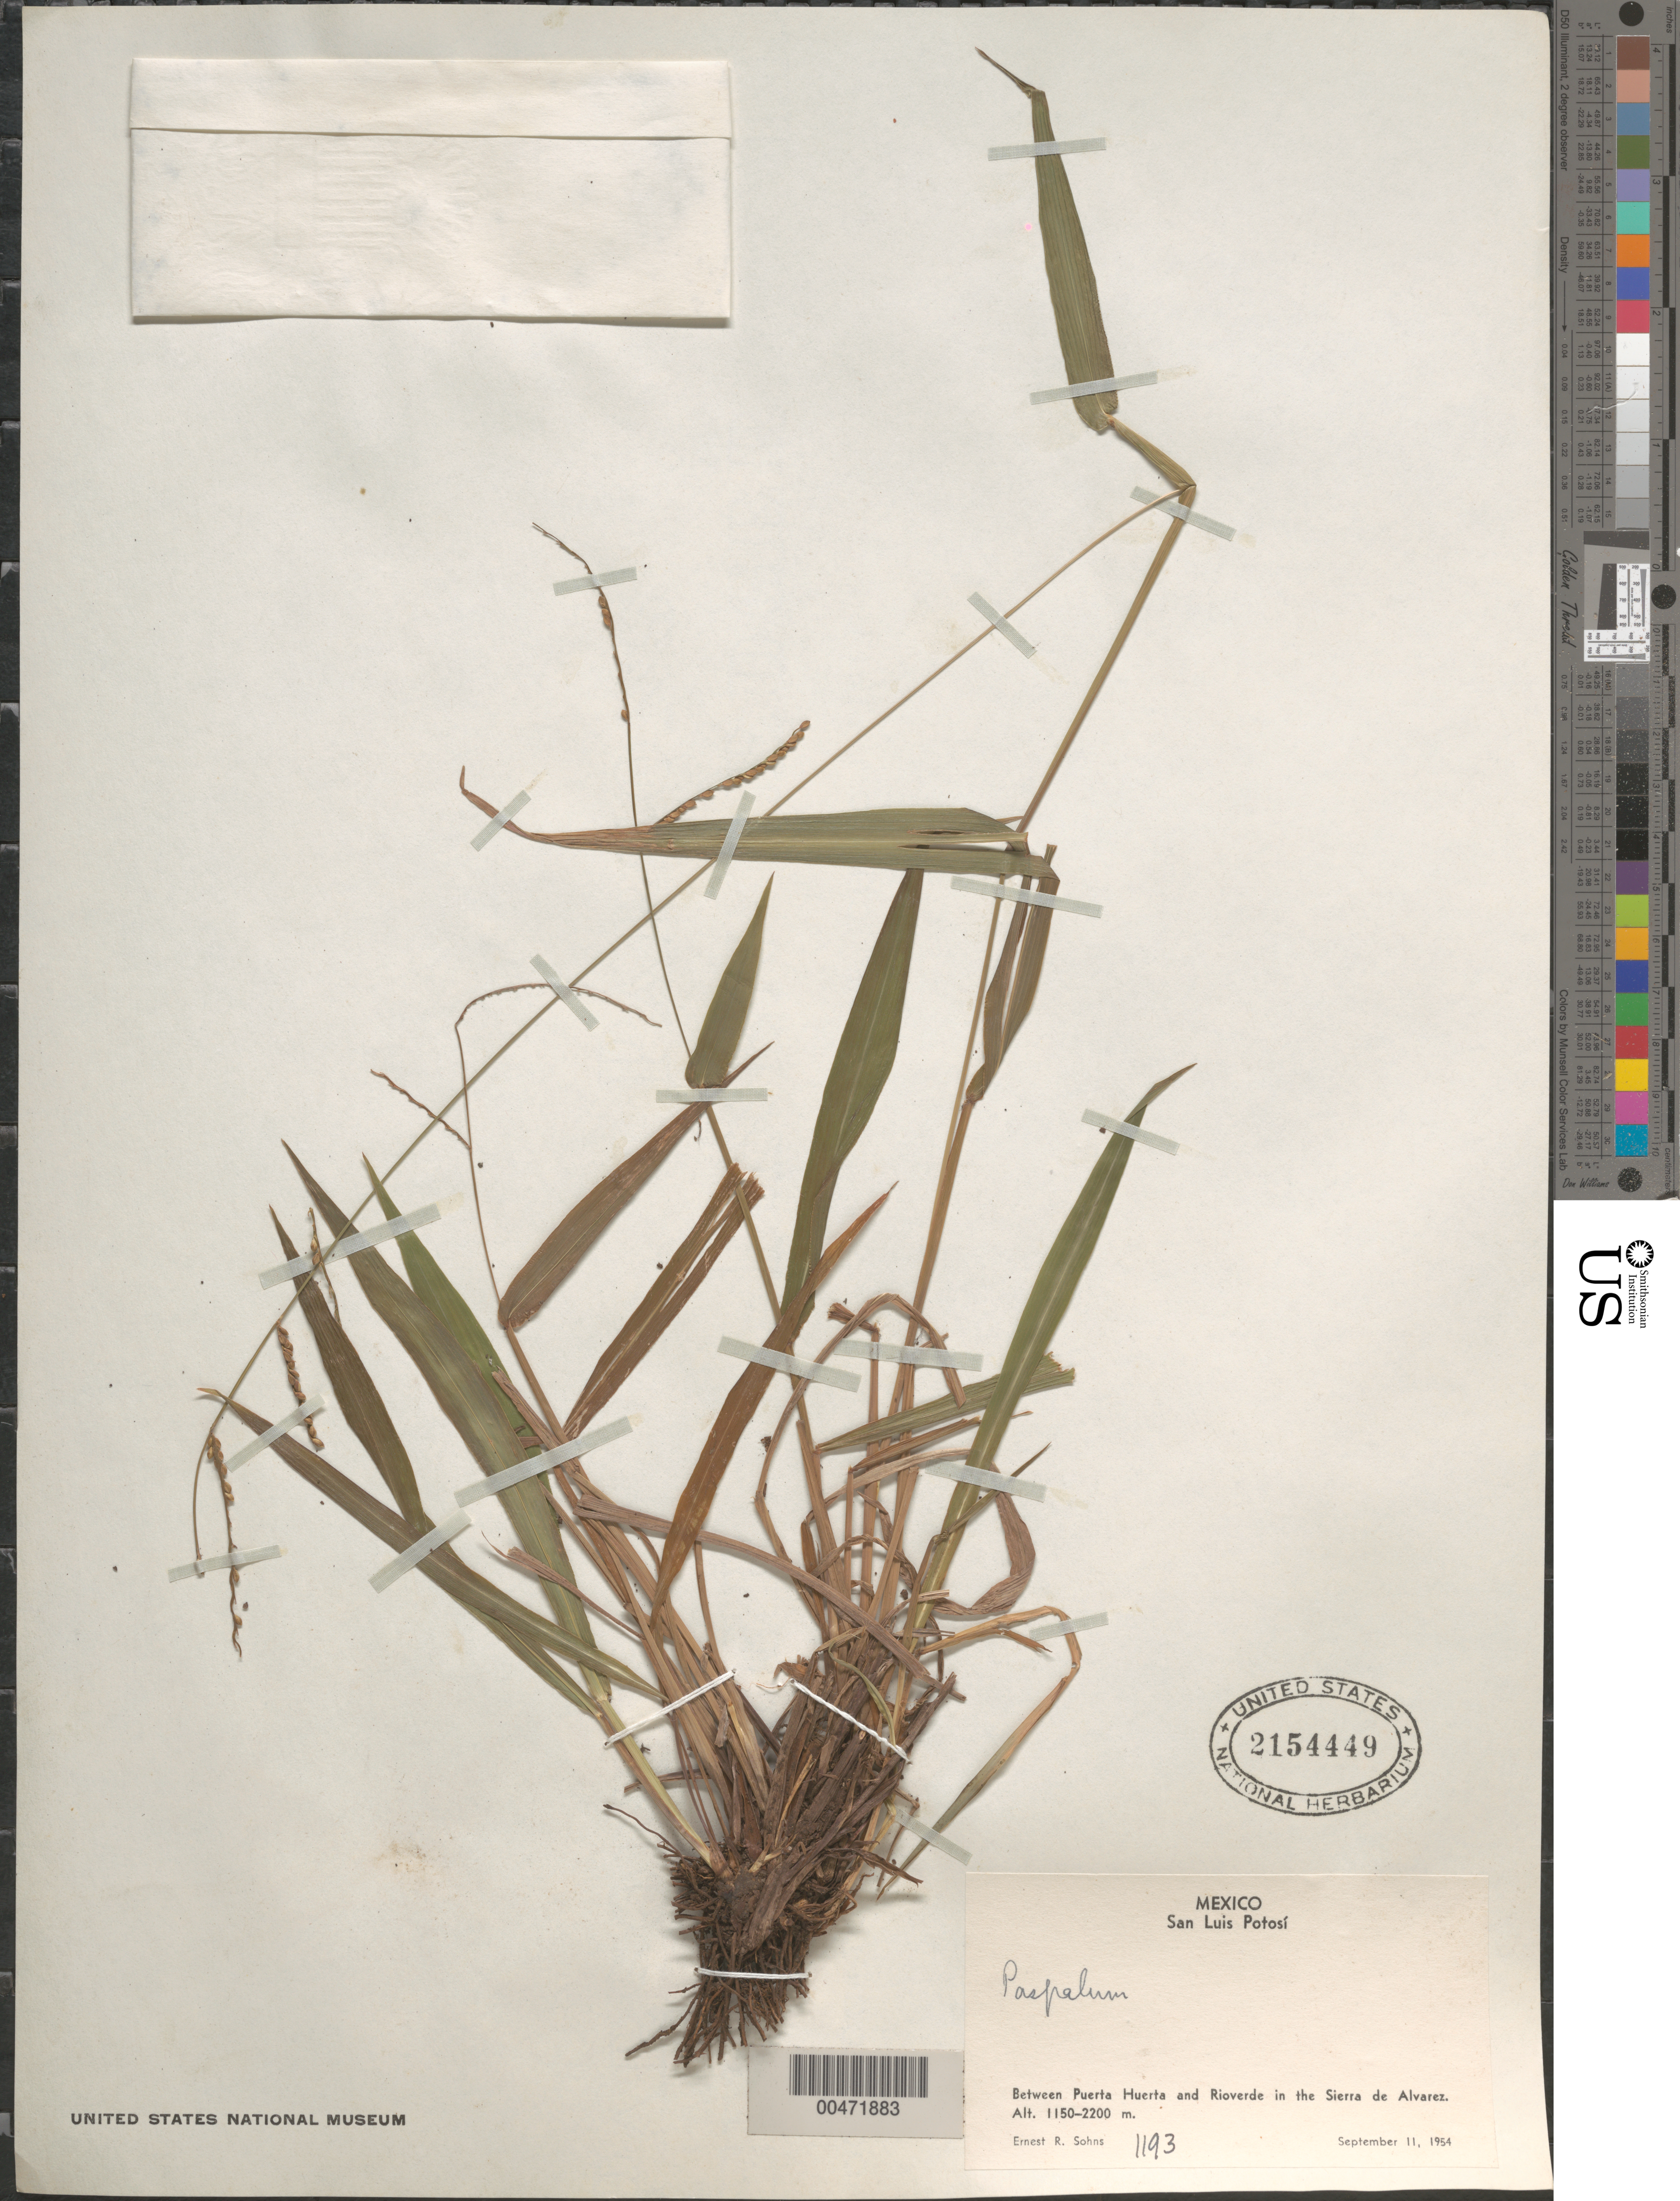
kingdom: Plantae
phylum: Tracheophyta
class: Liliopsida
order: Poales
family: Poaceae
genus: Paspalum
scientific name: Paspalum sp.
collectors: E. R. Sohns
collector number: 1193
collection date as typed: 11 Sep 1954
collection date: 1954-09-11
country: Mexico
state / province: San Luis Potosi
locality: Between Puerta Huerta & Rioverde in the Sierra de Alvarez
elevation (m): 1150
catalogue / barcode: US 2154449